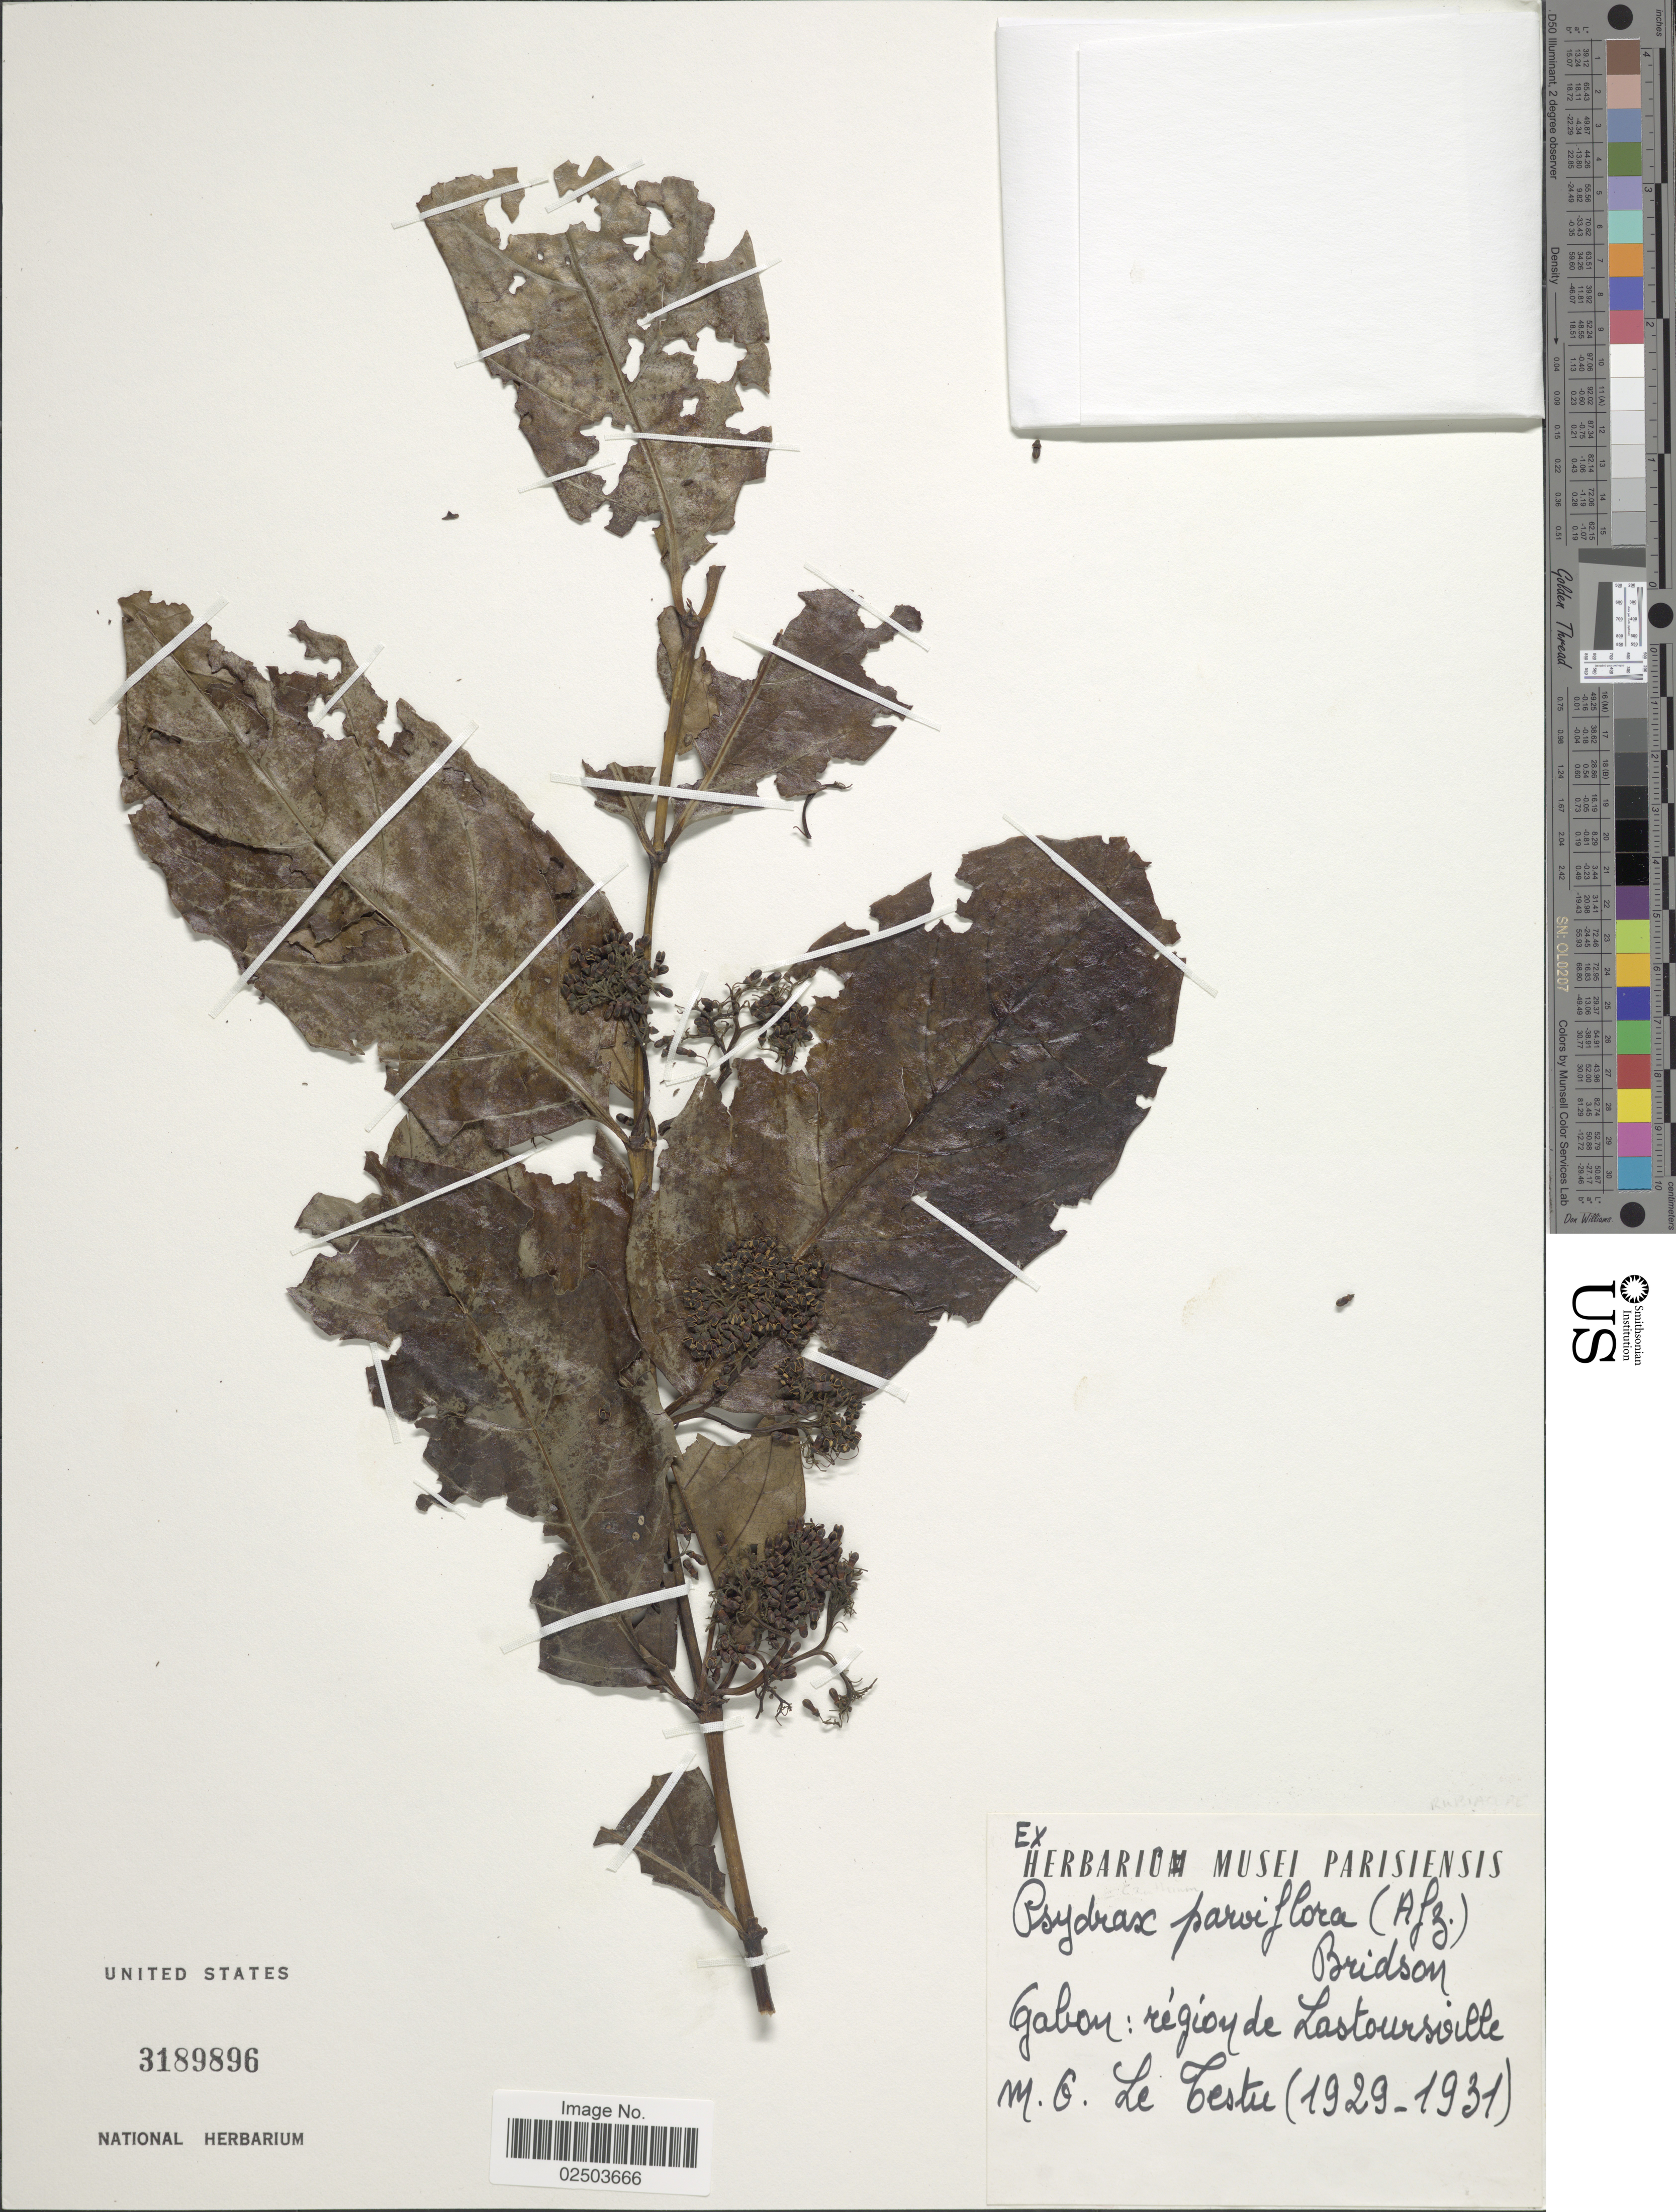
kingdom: Plantae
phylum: Tracheophyta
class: Magnoliopsida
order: Gentianales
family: Rubiaceae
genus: Psydrax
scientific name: Psydrax parviflora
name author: (Afzel.) Bridson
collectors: G. Le Testu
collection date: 1929/1931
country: Gabon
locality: Region de Lastoursville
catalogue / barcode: US 3189896